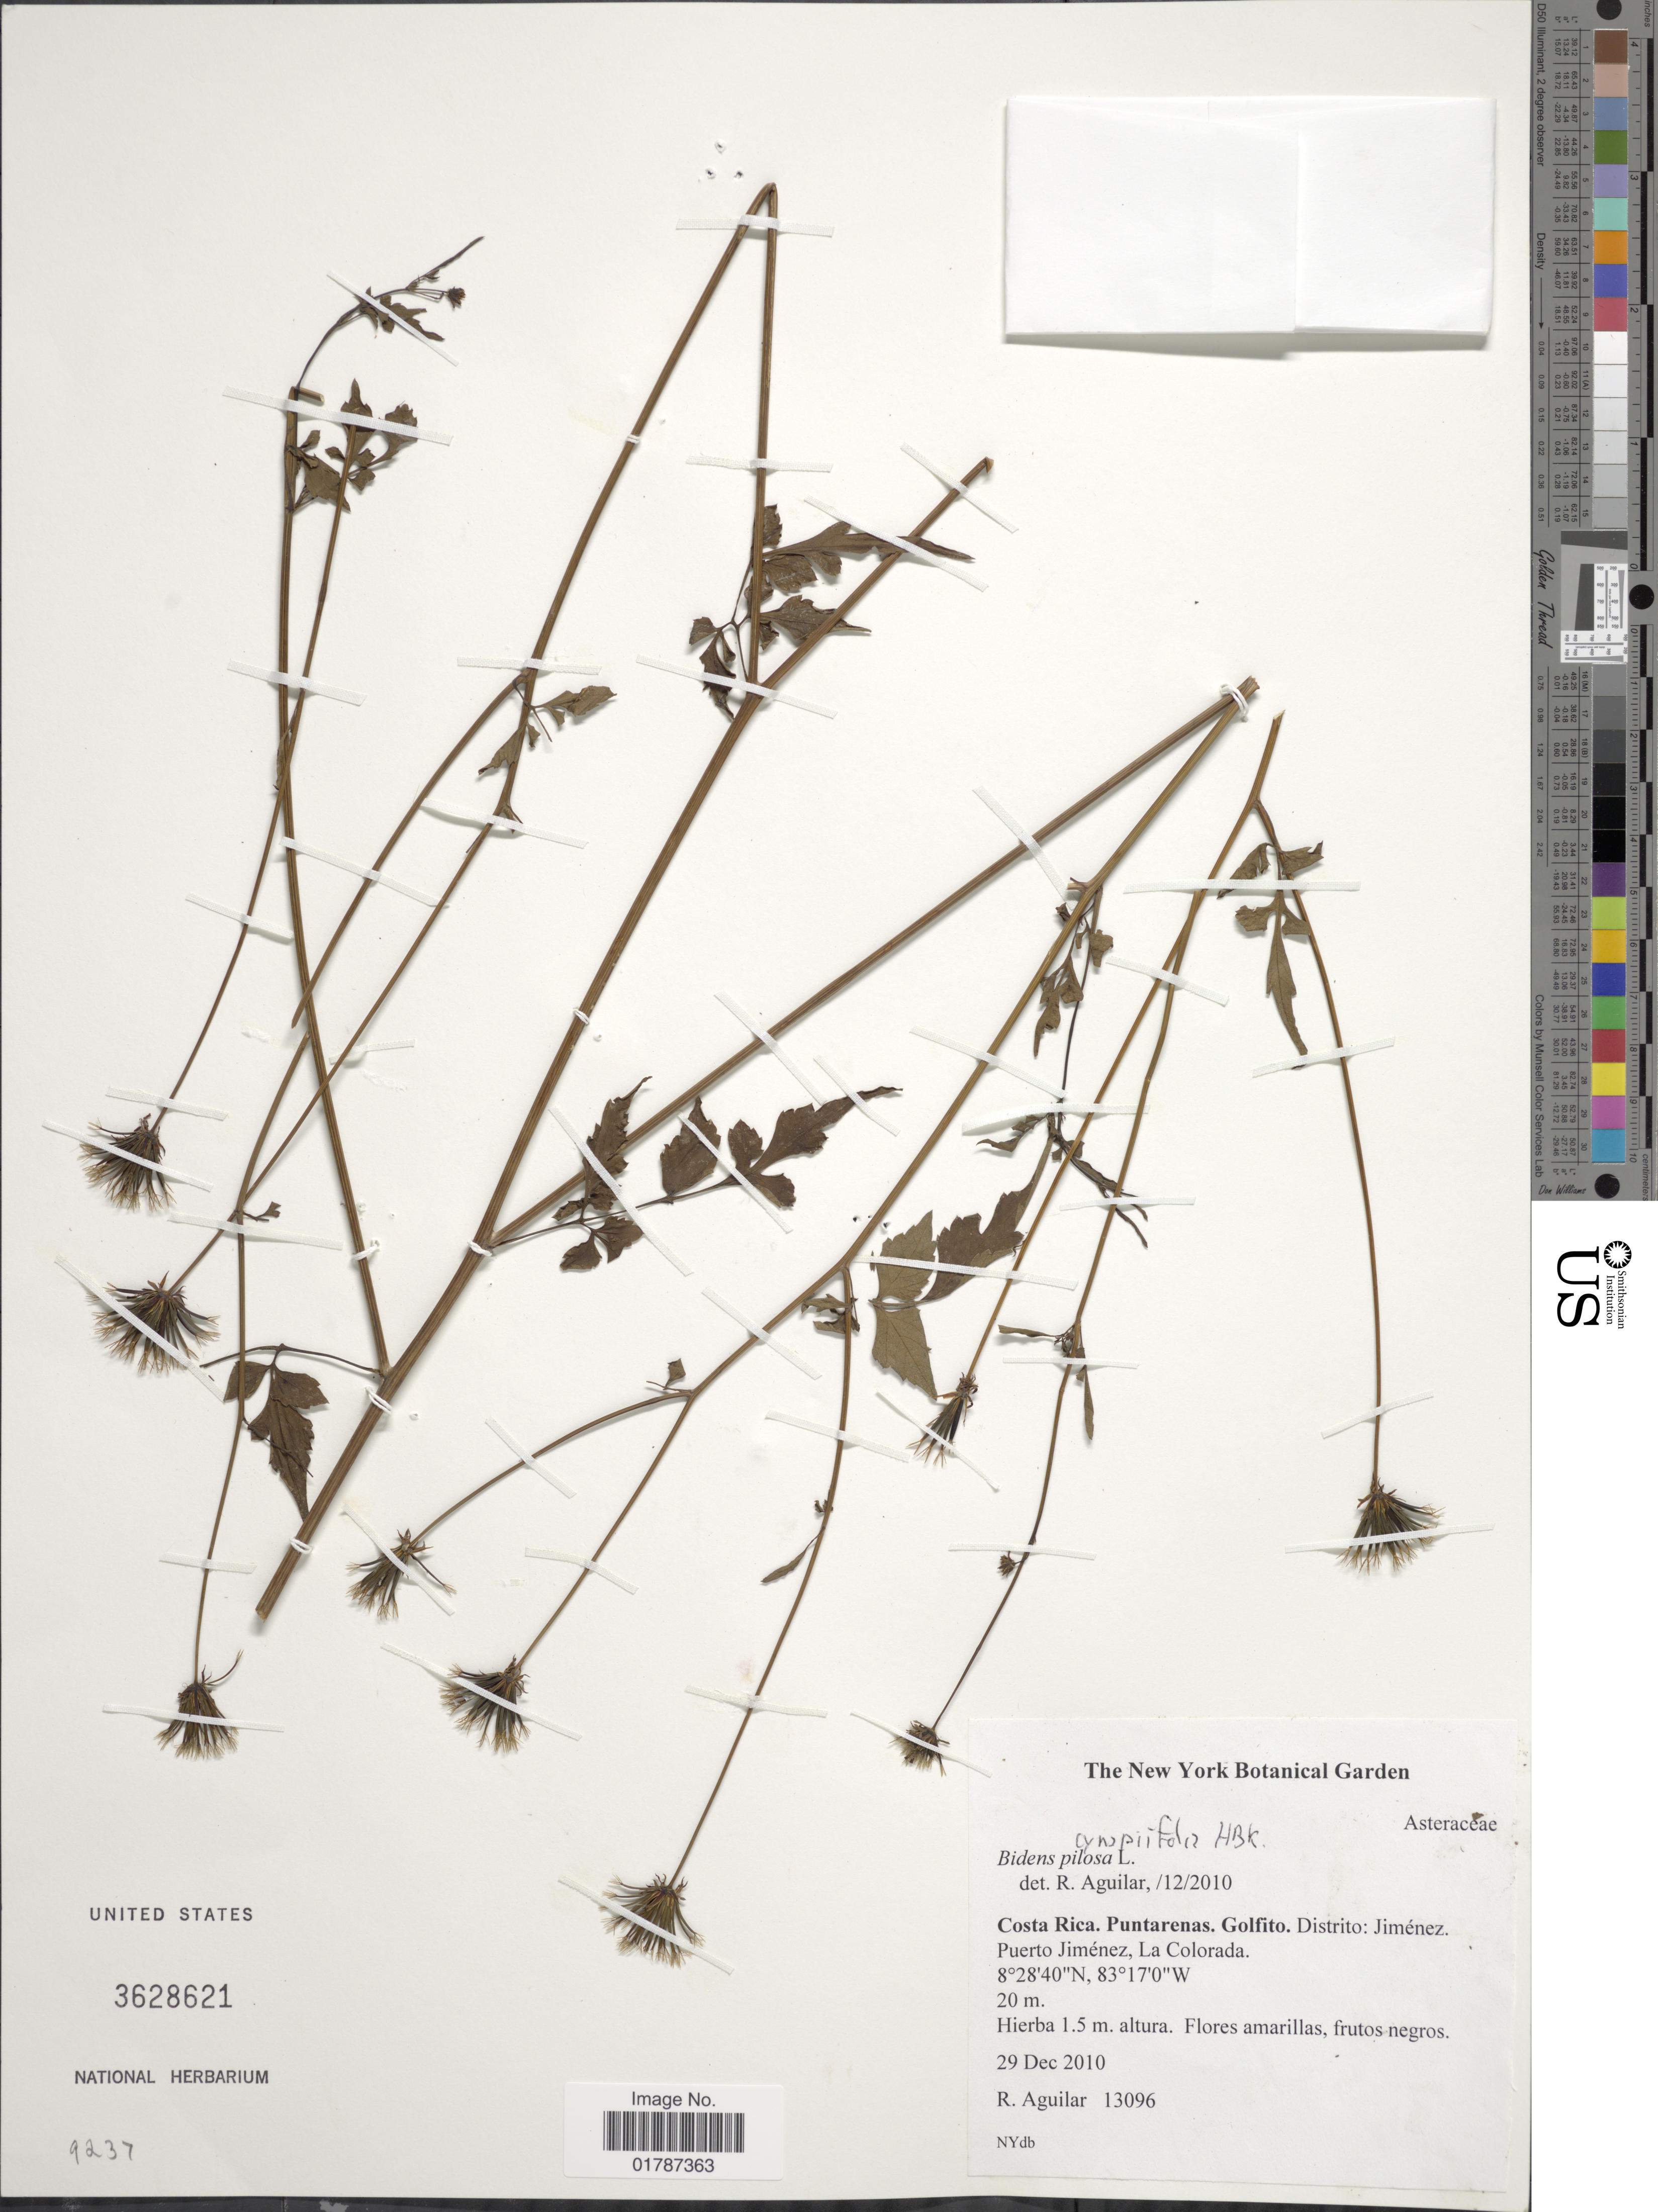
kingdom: Plantae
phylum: Tracheophyta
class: Magnoliopsida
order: Asterales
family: Asteraceae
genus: Bidens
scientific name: Bidens cynapifolia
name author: Kunth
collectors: R. Aguilar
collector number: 13096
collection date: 2010-12-29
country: Costa Rica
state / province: Puntarenas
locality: Puntarenas: Golfito, Distrito: Jimenez, Puerto Jimenez, La Colorado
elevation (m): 20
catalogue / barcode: US 3628621